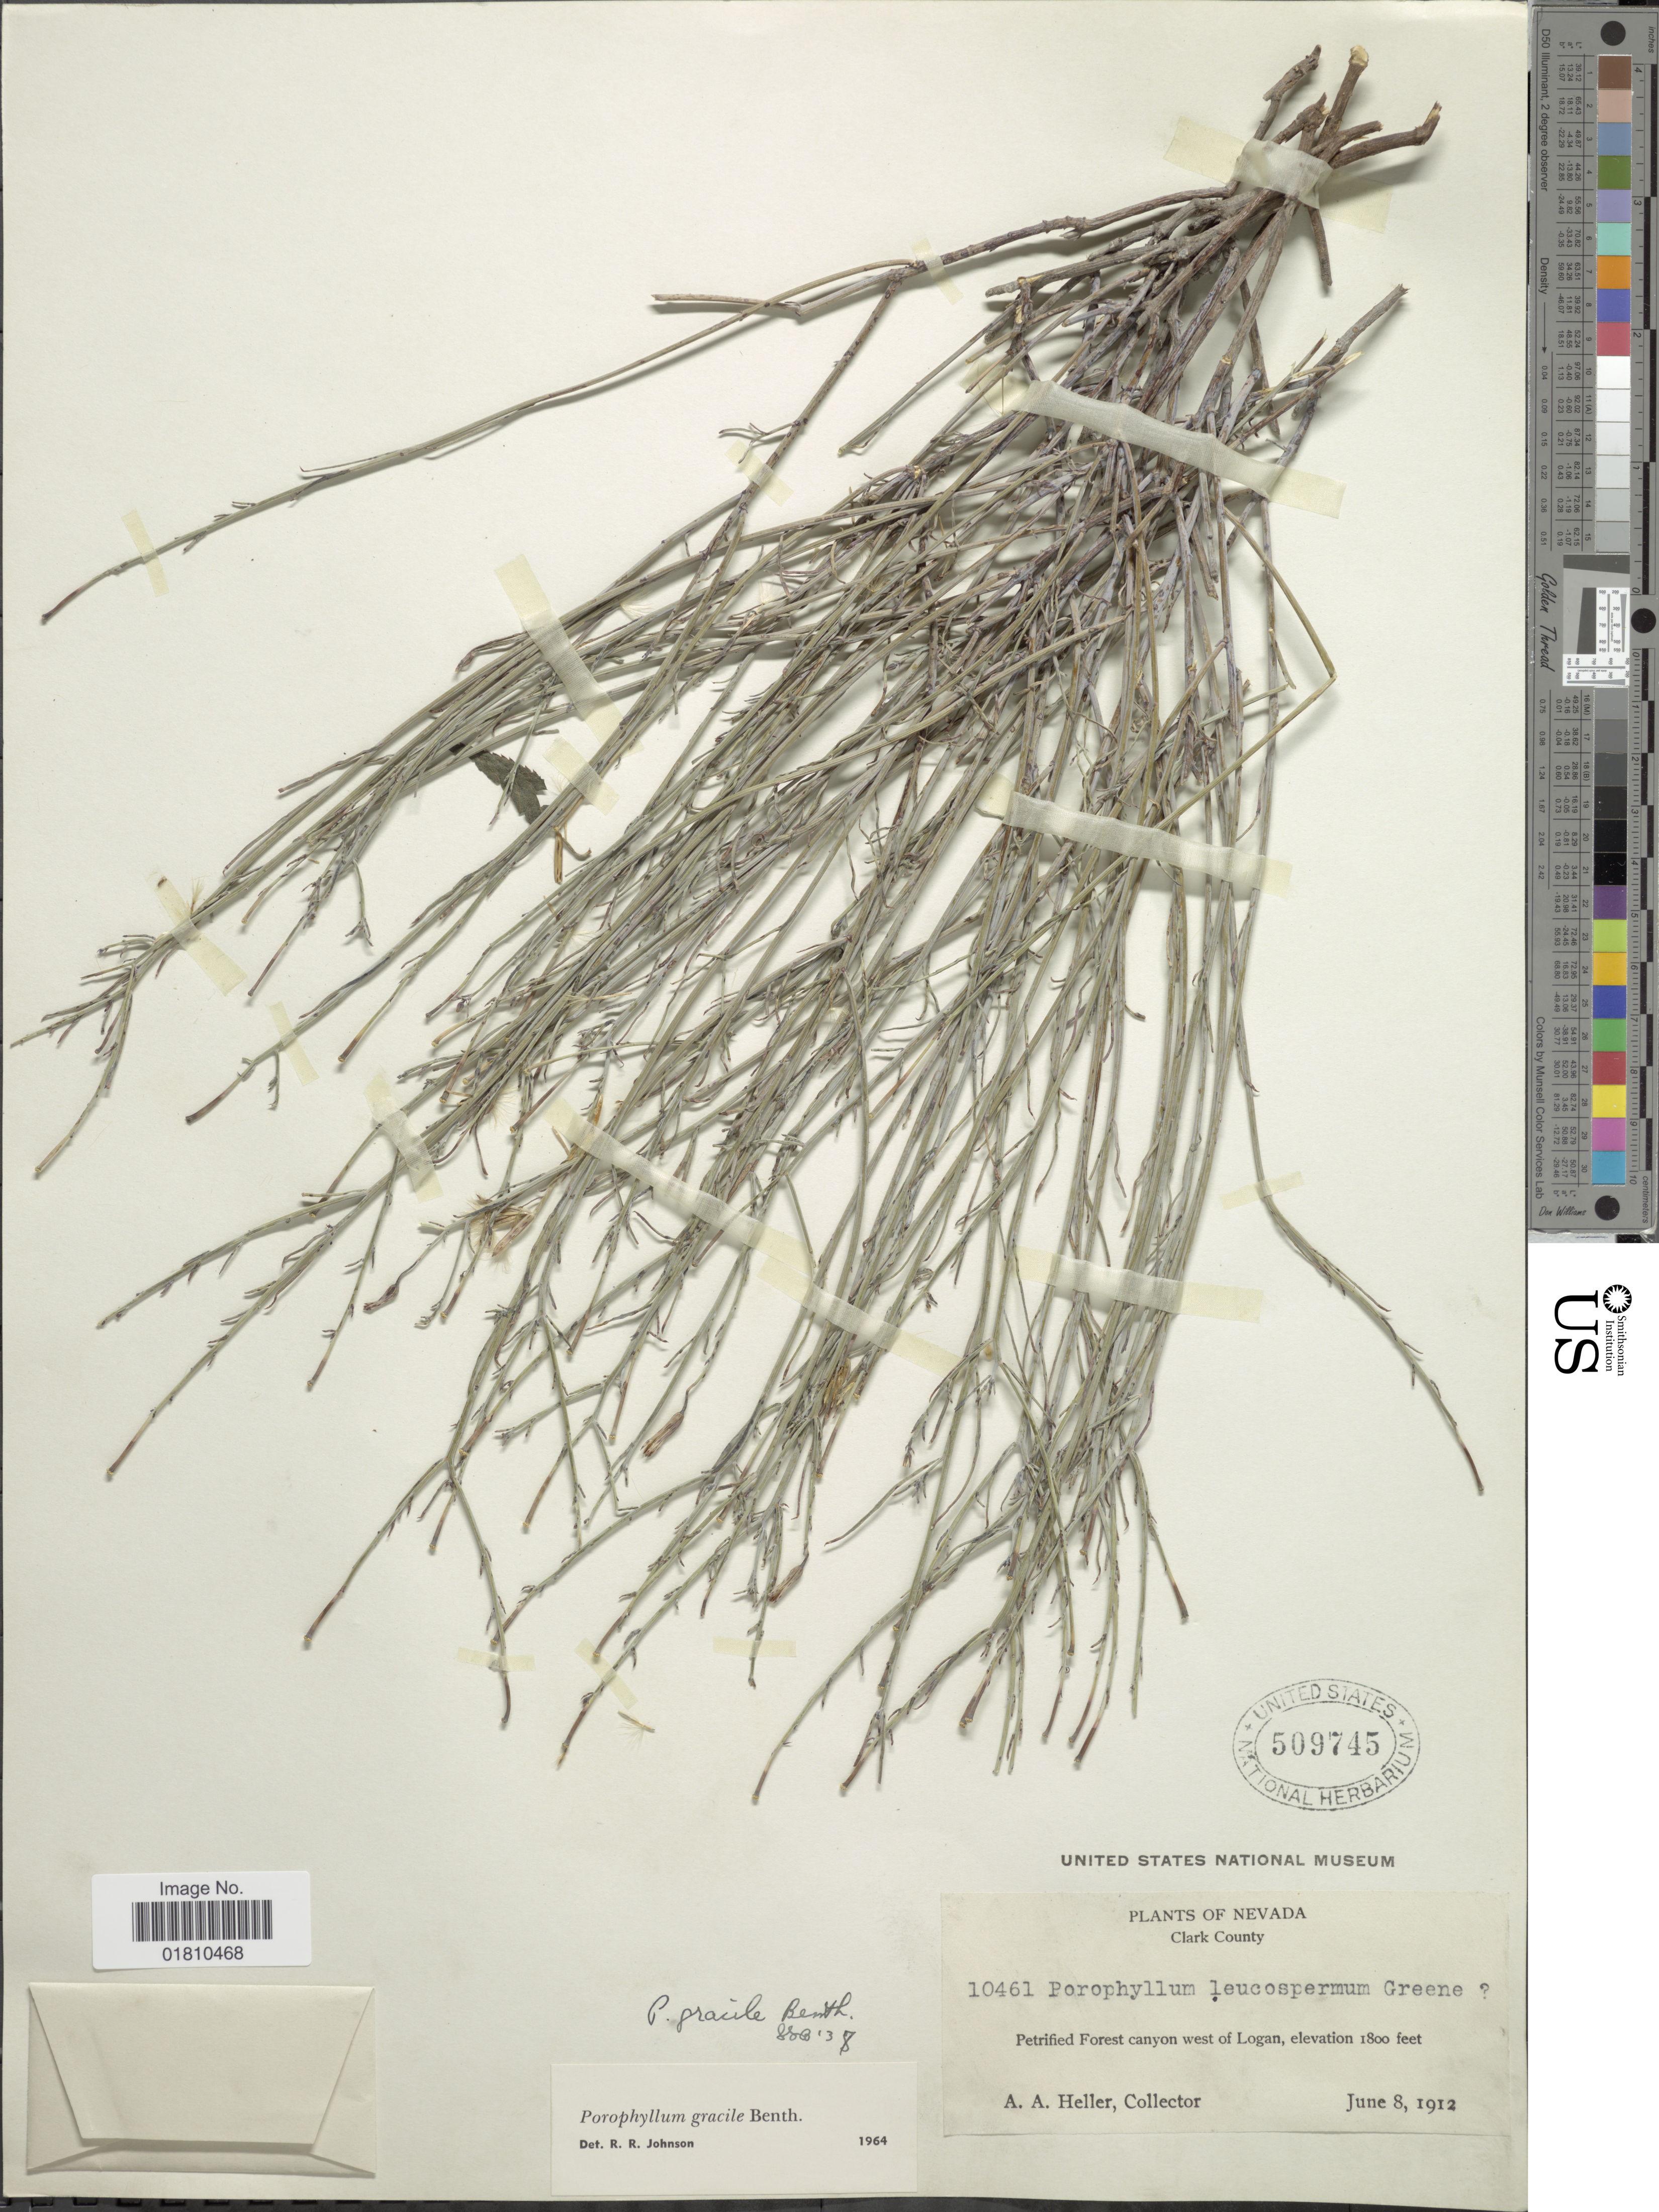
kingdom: Plantae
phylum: Tracheophyta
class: Magnoliopsida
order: Asterales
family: Asteraceae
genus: Porophyllum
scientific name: Porophyllum gracile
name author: Benth.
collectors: A. A. Heller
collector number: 10461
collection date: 1912-06-08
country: United States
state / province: Nevada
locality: Clark County, petrified Forest canyon west of Logan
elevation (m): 549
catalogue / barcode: US 509745